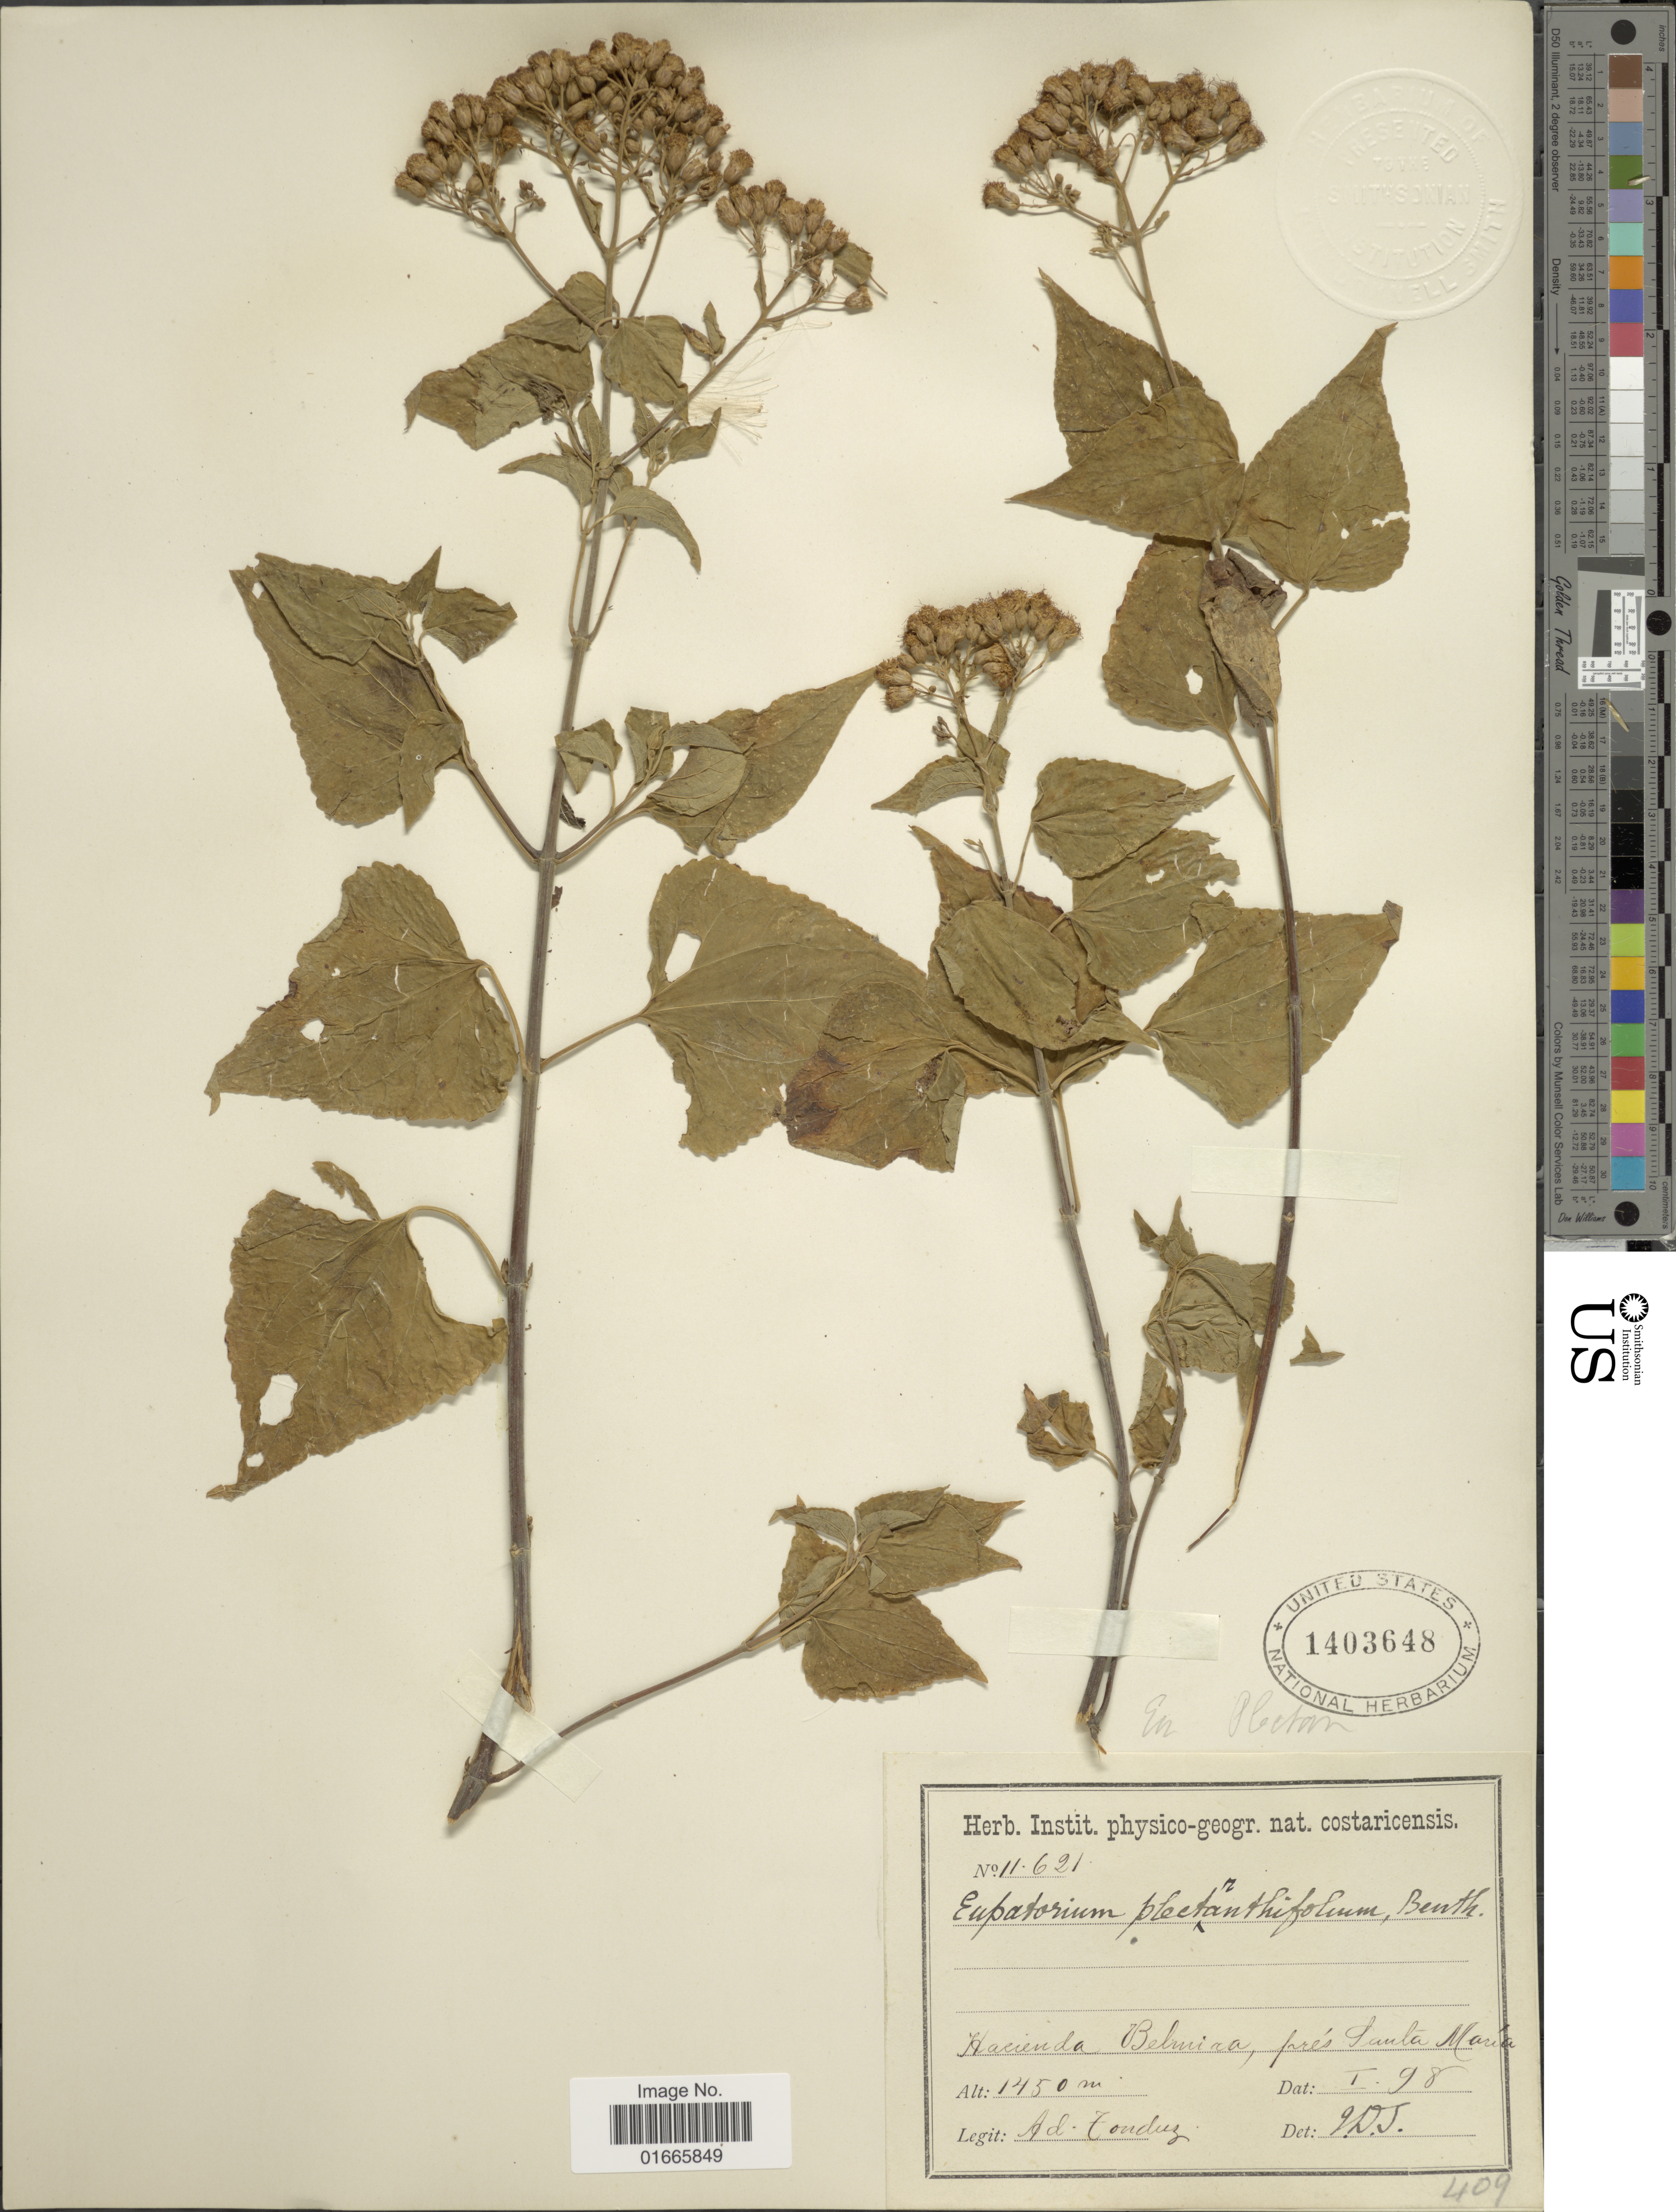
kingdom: Plantae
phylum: Tracheophyta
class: Magnoliopsida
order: Asterales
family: Asteraceae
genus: Chromolaena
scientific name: Chromolaena collina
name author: (DC.) R.M. King & H. Rob.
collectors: A. Tonduz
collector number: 11621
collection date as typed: Transcribed d/m/y: /1/98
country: Costa Rica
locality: Costaricenses, Hacienda Belmira, pres Santa Maria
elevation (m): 1450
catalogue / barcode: US 1403648